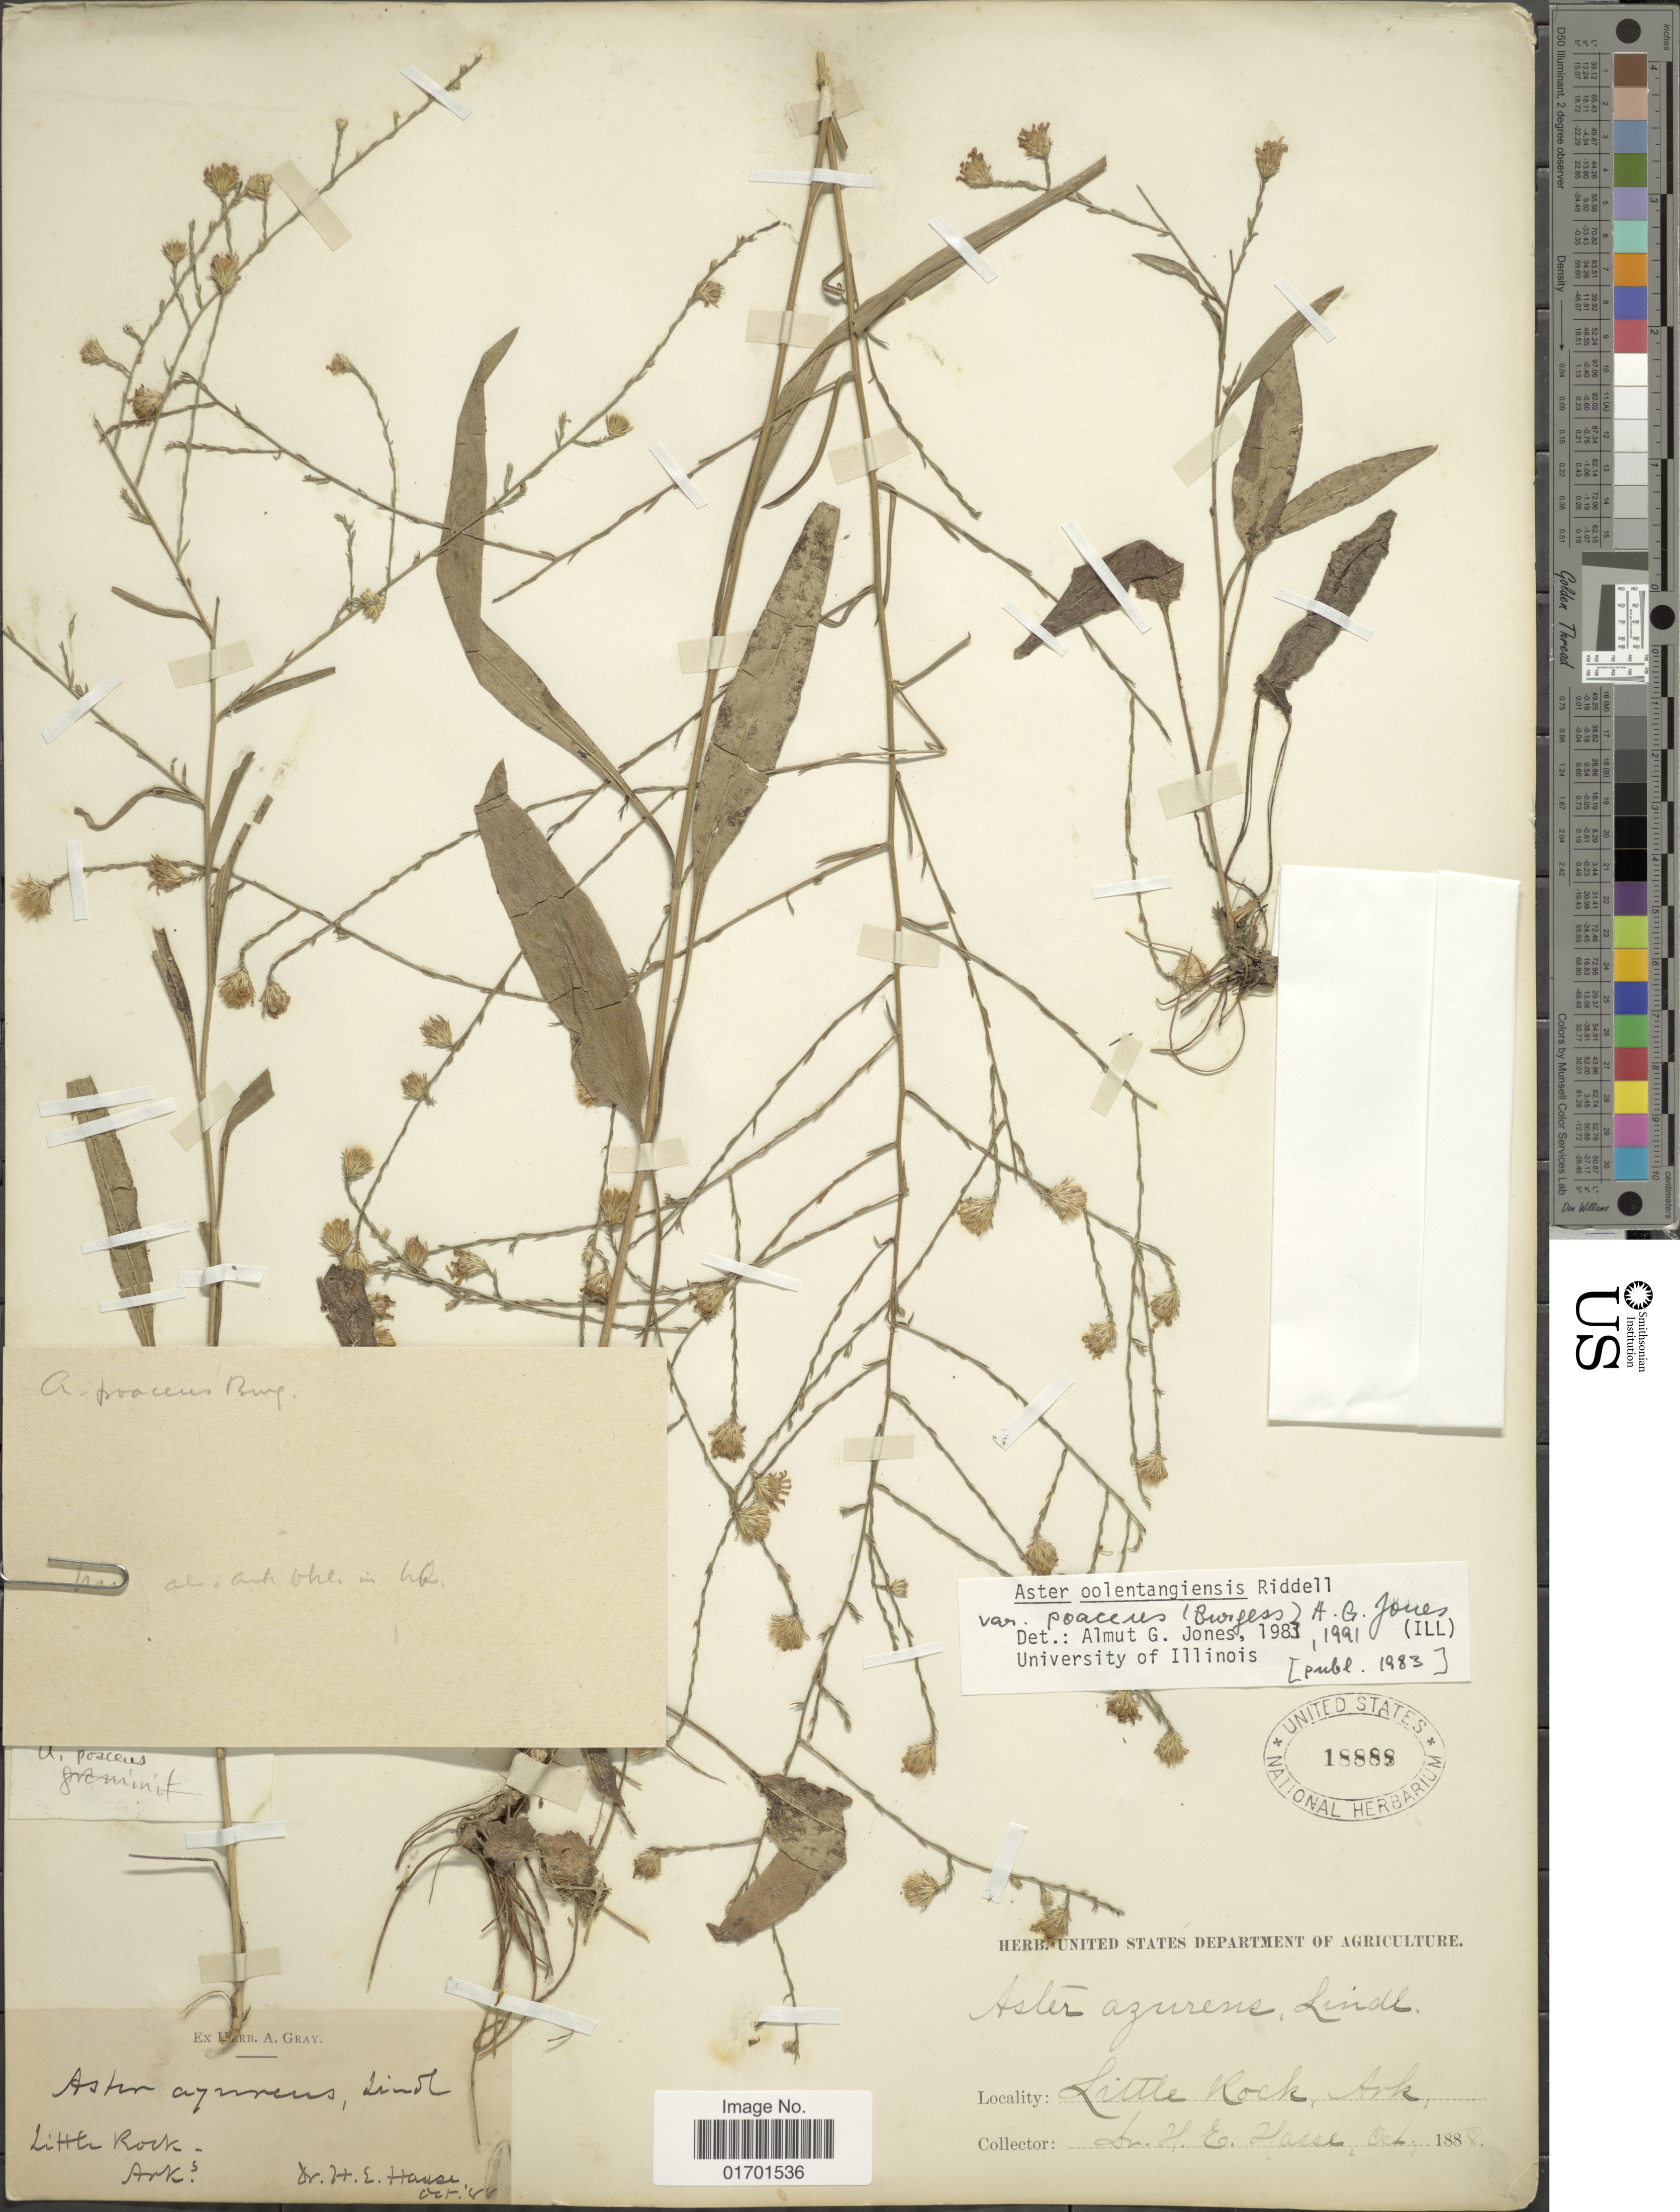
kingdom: Plantae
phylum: Tracheophyta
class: Magnoliopsida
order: Asterales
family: Asteraceae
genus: Symphyotrichum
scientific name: Symphyotrichum oolentangiense var. poaceum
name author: (E.S. Burgess) G.L. Nesom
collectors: H. E. Hasse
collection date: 1888-10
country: United States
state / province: Arkansas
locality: Little Rock.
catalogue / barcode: US 18888